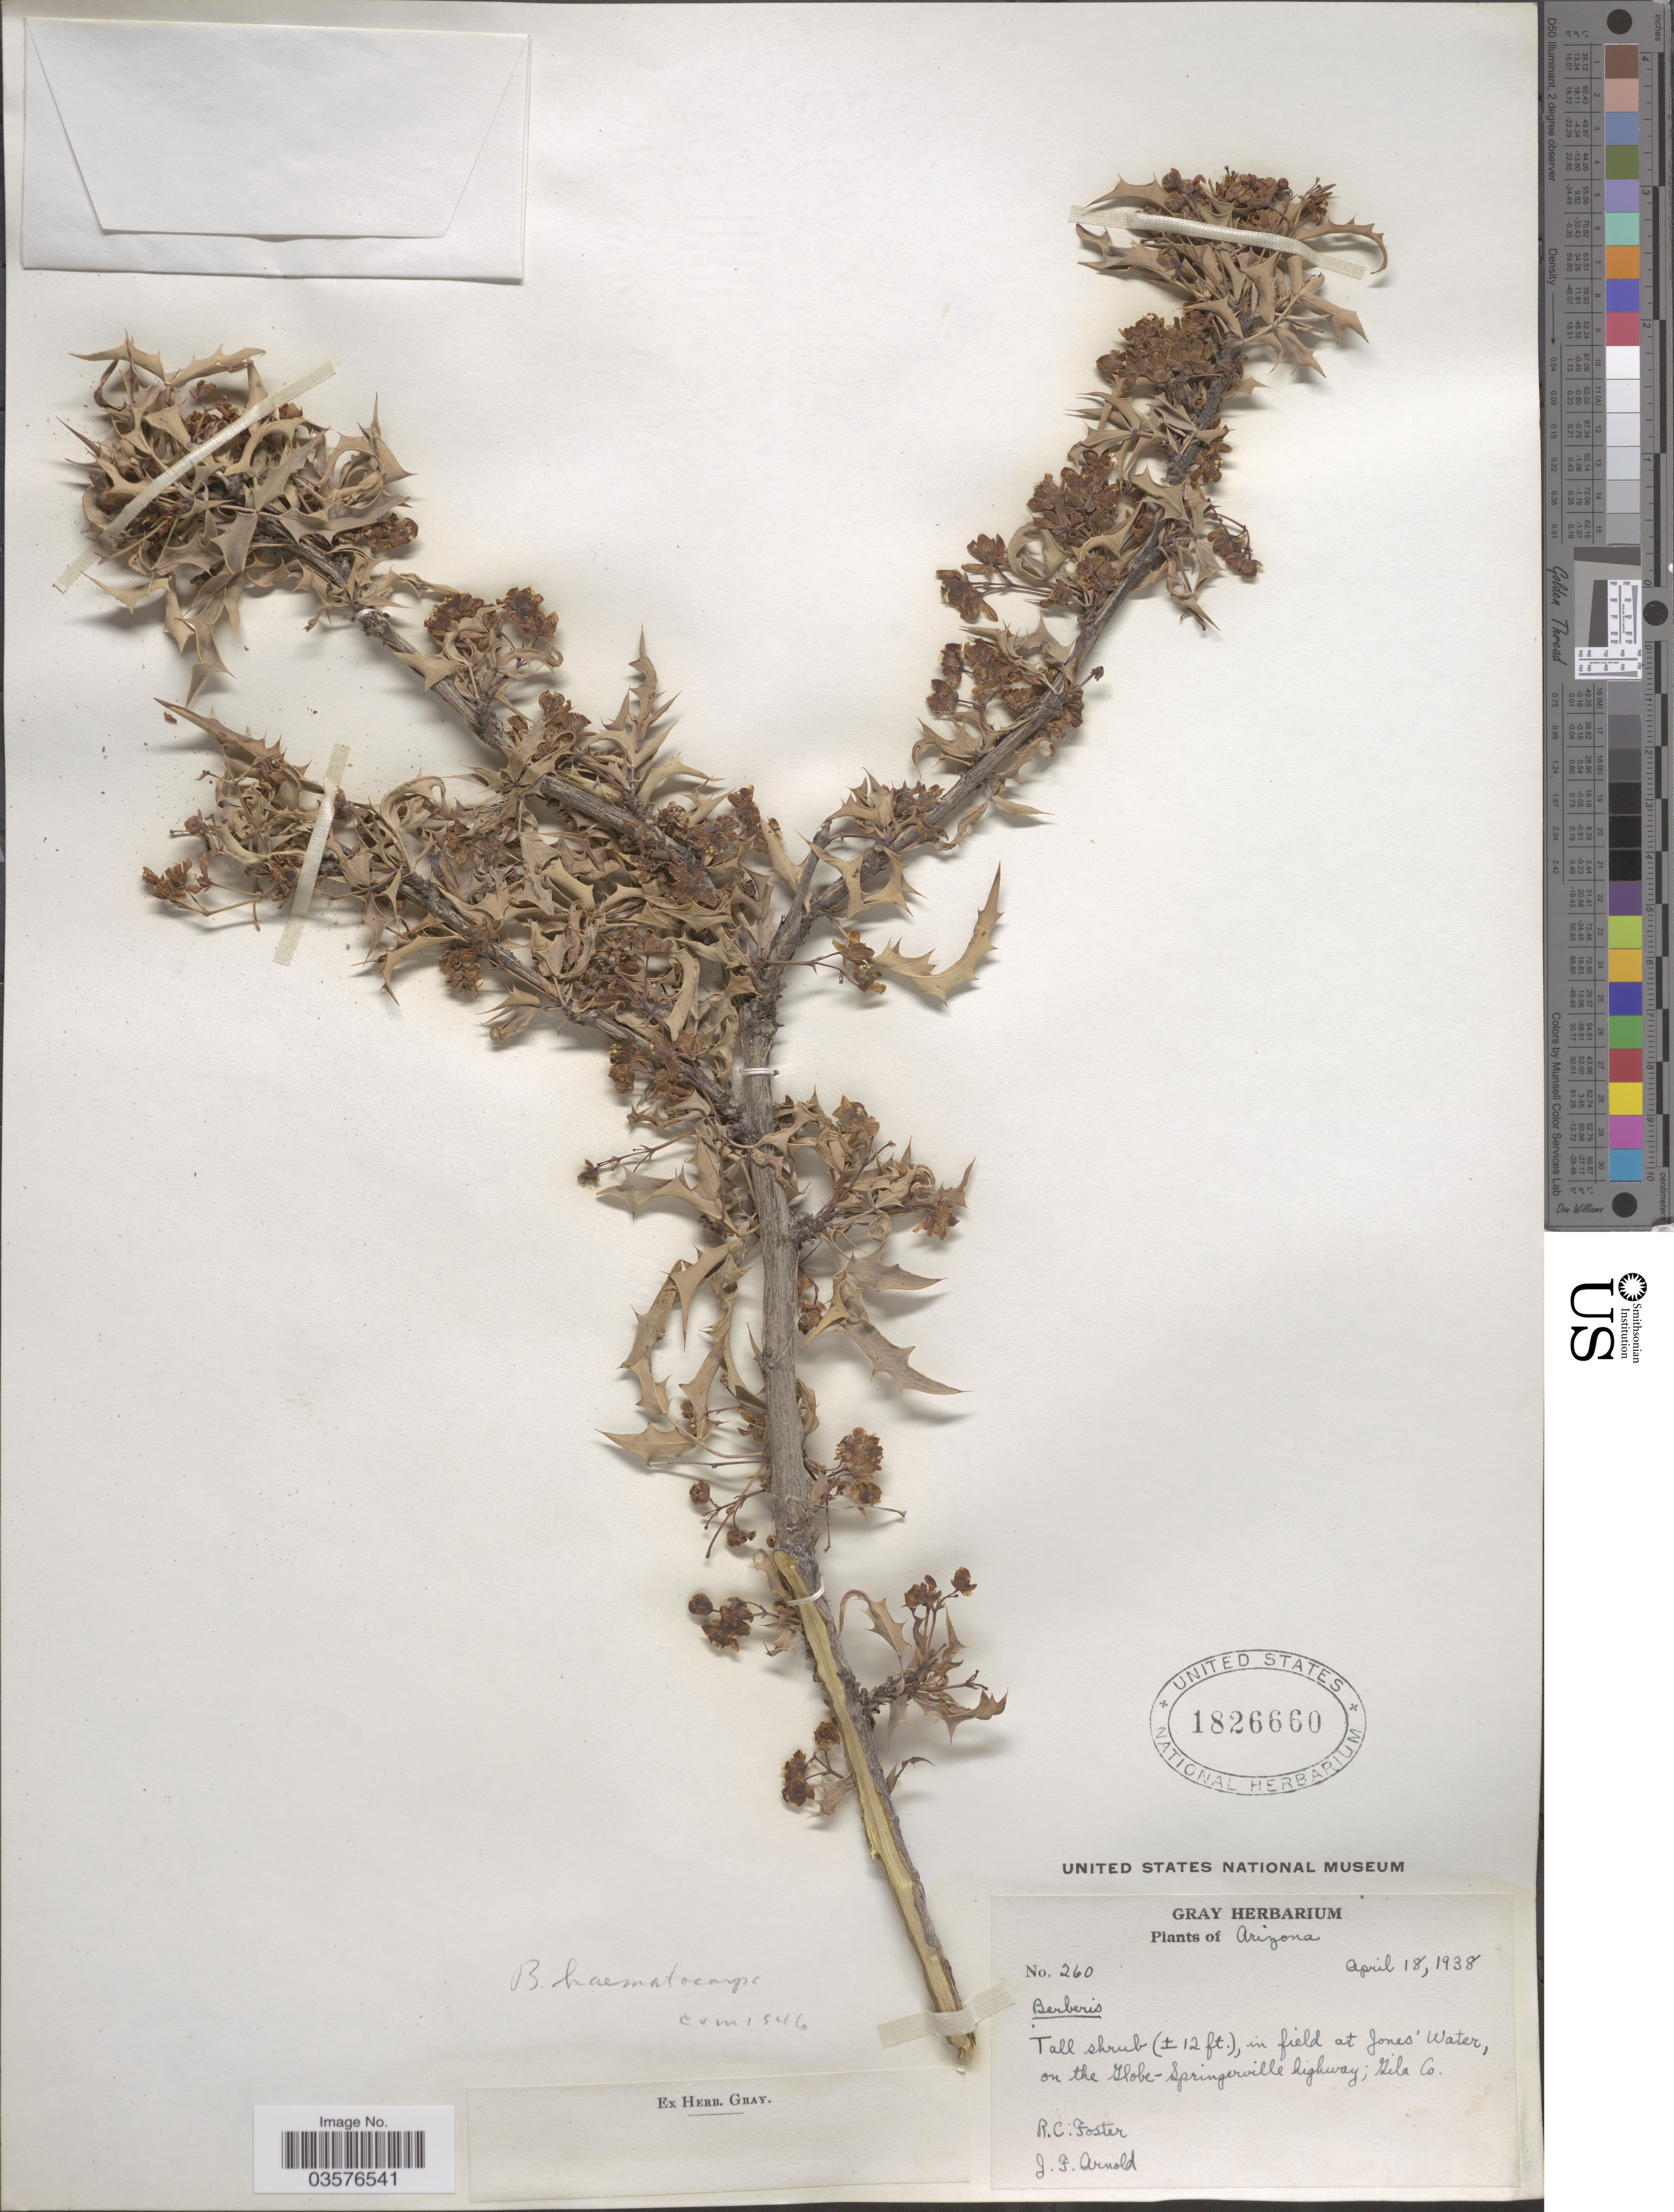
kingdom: Plantae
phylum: Tracheophyta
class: Magnoliopsida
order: Ranunculales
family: Berberidaceae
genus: Mahonia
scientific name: Mahonia haematocarpa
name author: (Wooton) Fedde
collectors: R. C. Foster & J. F. Arnold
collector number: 260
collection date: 1938-04-18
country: United States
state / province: Arizona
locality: In field at Jones' Water, on the Globe-Springerville highway; Gila Co.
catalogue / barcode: US 1826660